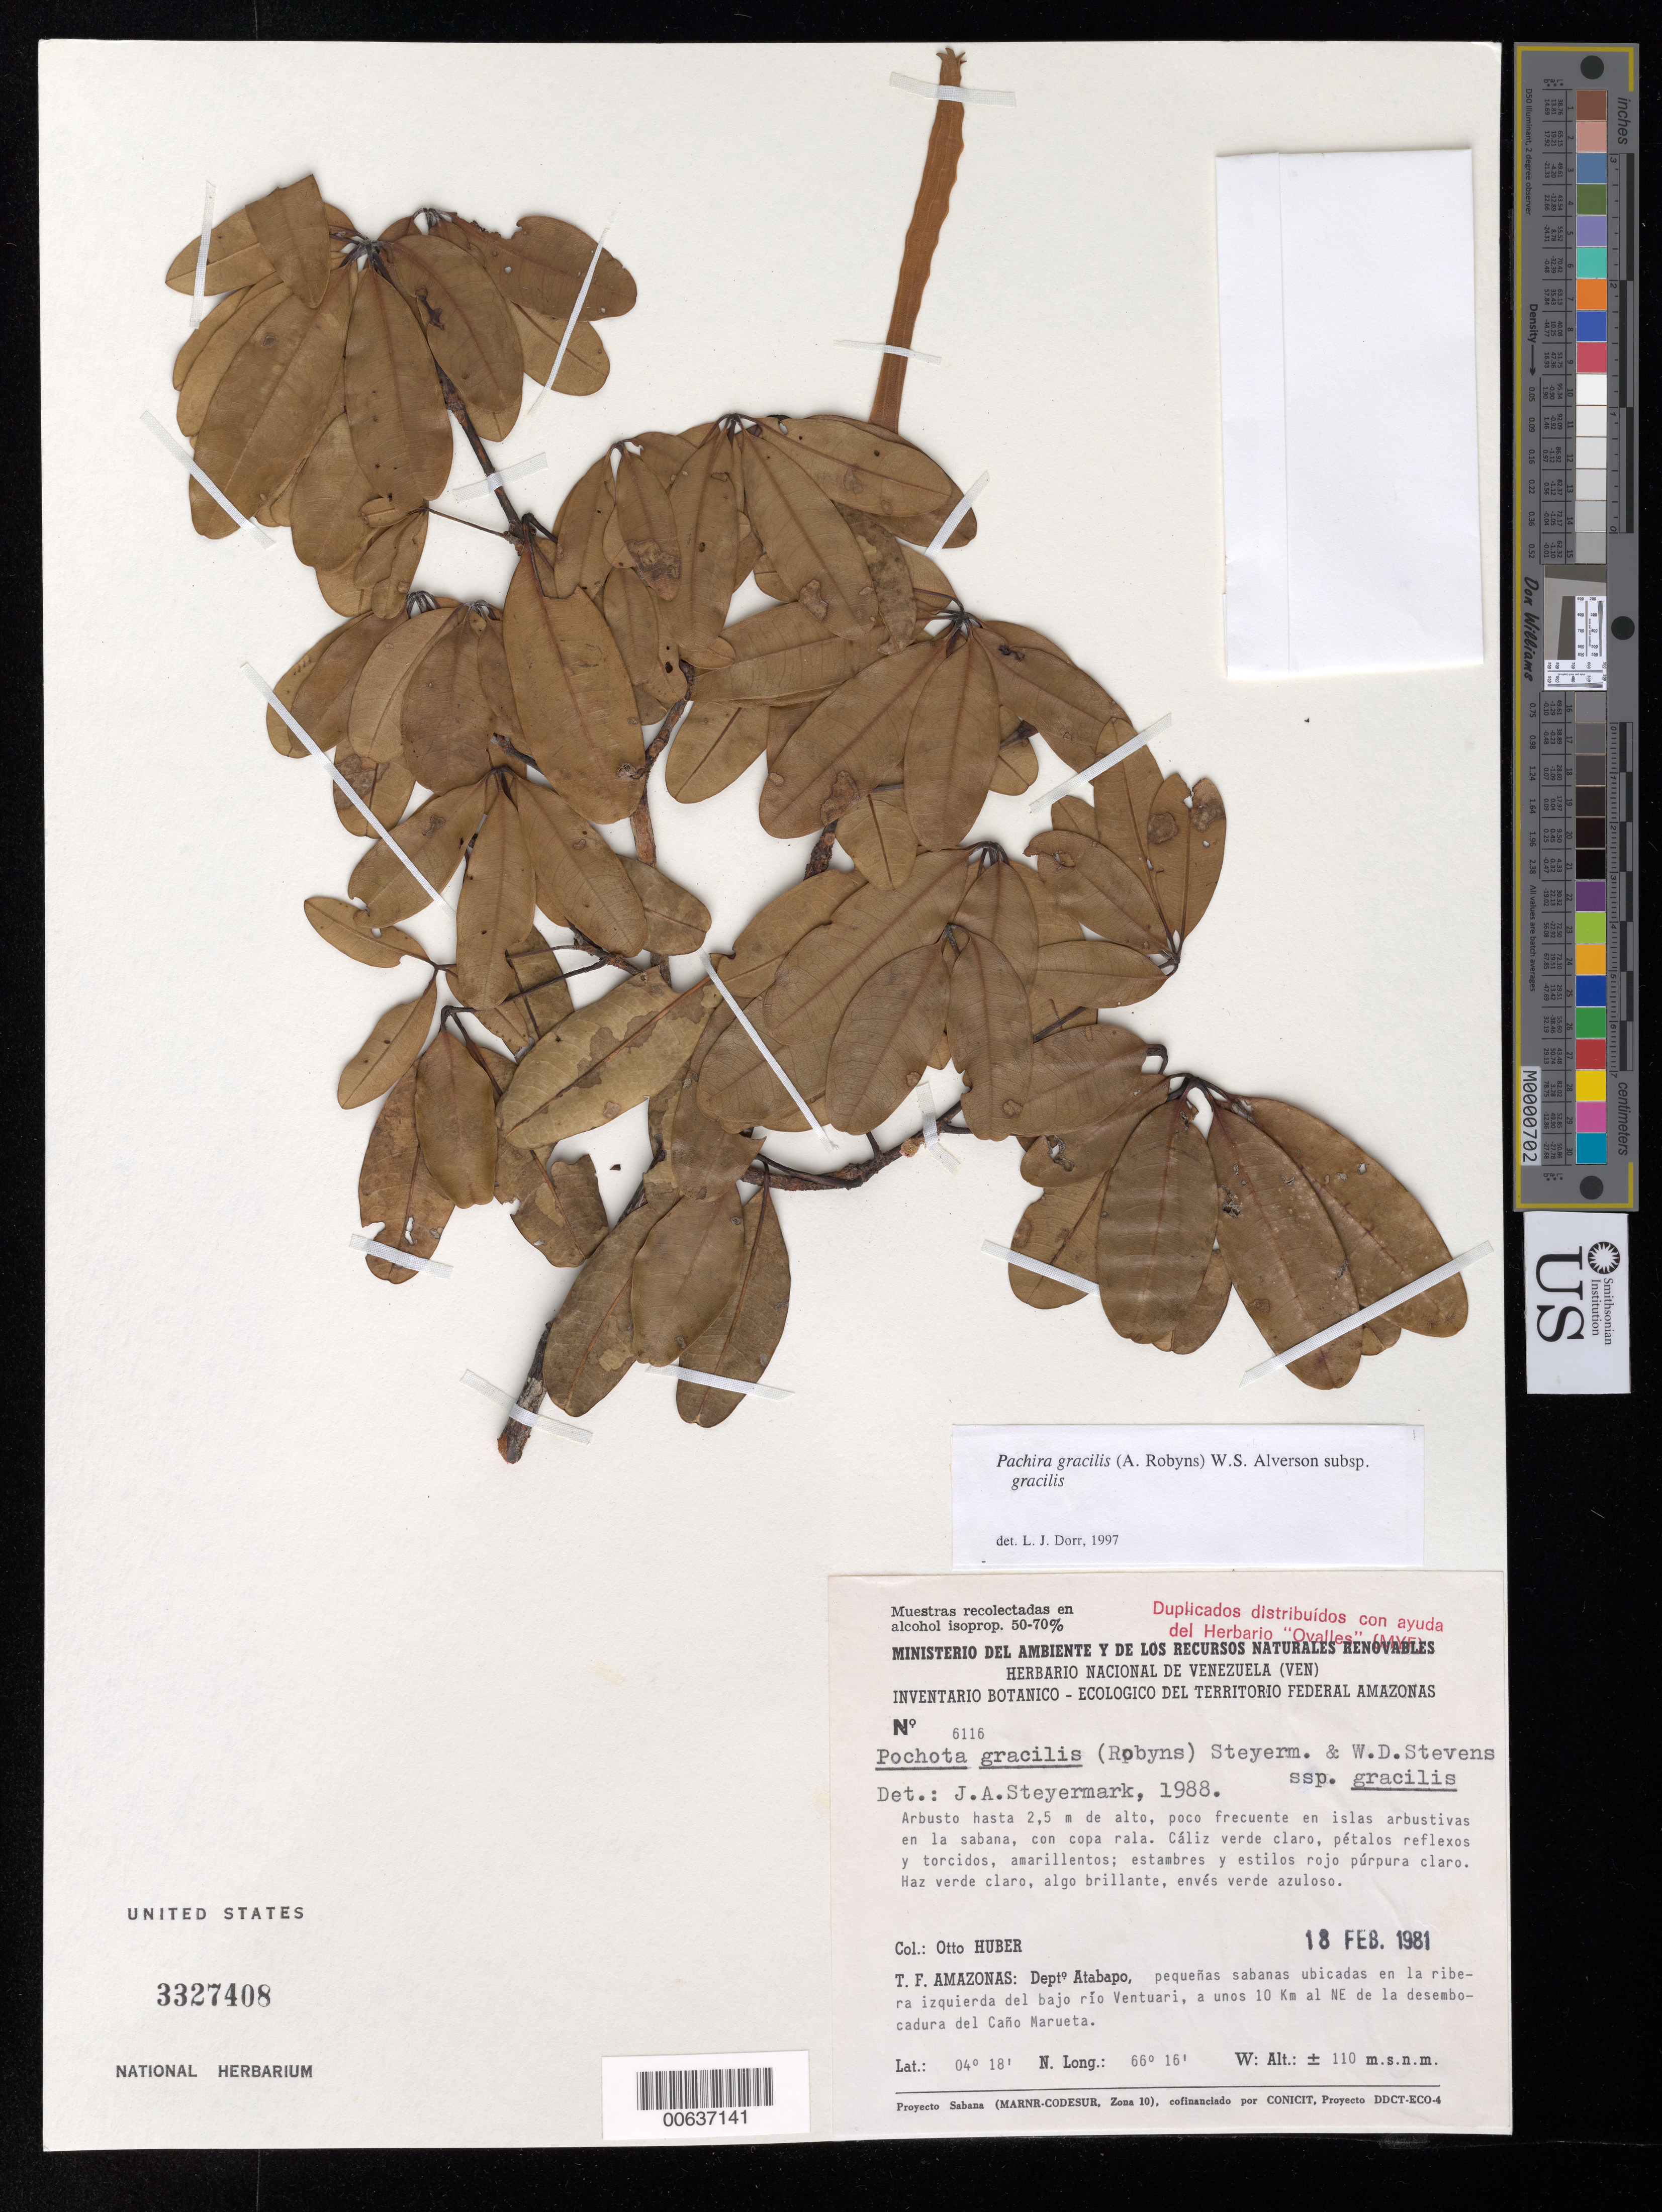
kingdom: Plantae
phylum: Tracheophyta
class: Magnoliopsida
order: Malvales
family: Malvaceae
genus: Pachira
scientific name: Pachira gracilis subsp. gracilis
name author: (A. Robyns) W.S. Alverson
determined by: Dorr, L. J., (BOT), Smithsonian Institution - National Museum of Natural History (UNITED STATES)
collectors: O. Huber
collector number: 6116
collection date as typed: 18-Feb-81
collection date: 1981-02-18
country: Venezuela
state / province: Amazonas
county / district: Atabapo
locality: Bajo Río Ventuari; a unos 10 km al NE de la desembocadura del Caño Marueta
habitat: Islas arbustivas en la sabana. Pequenas sabanas ubicadas en la ribera izquierda del bajo rio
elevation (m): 110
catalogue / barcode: US 3327408